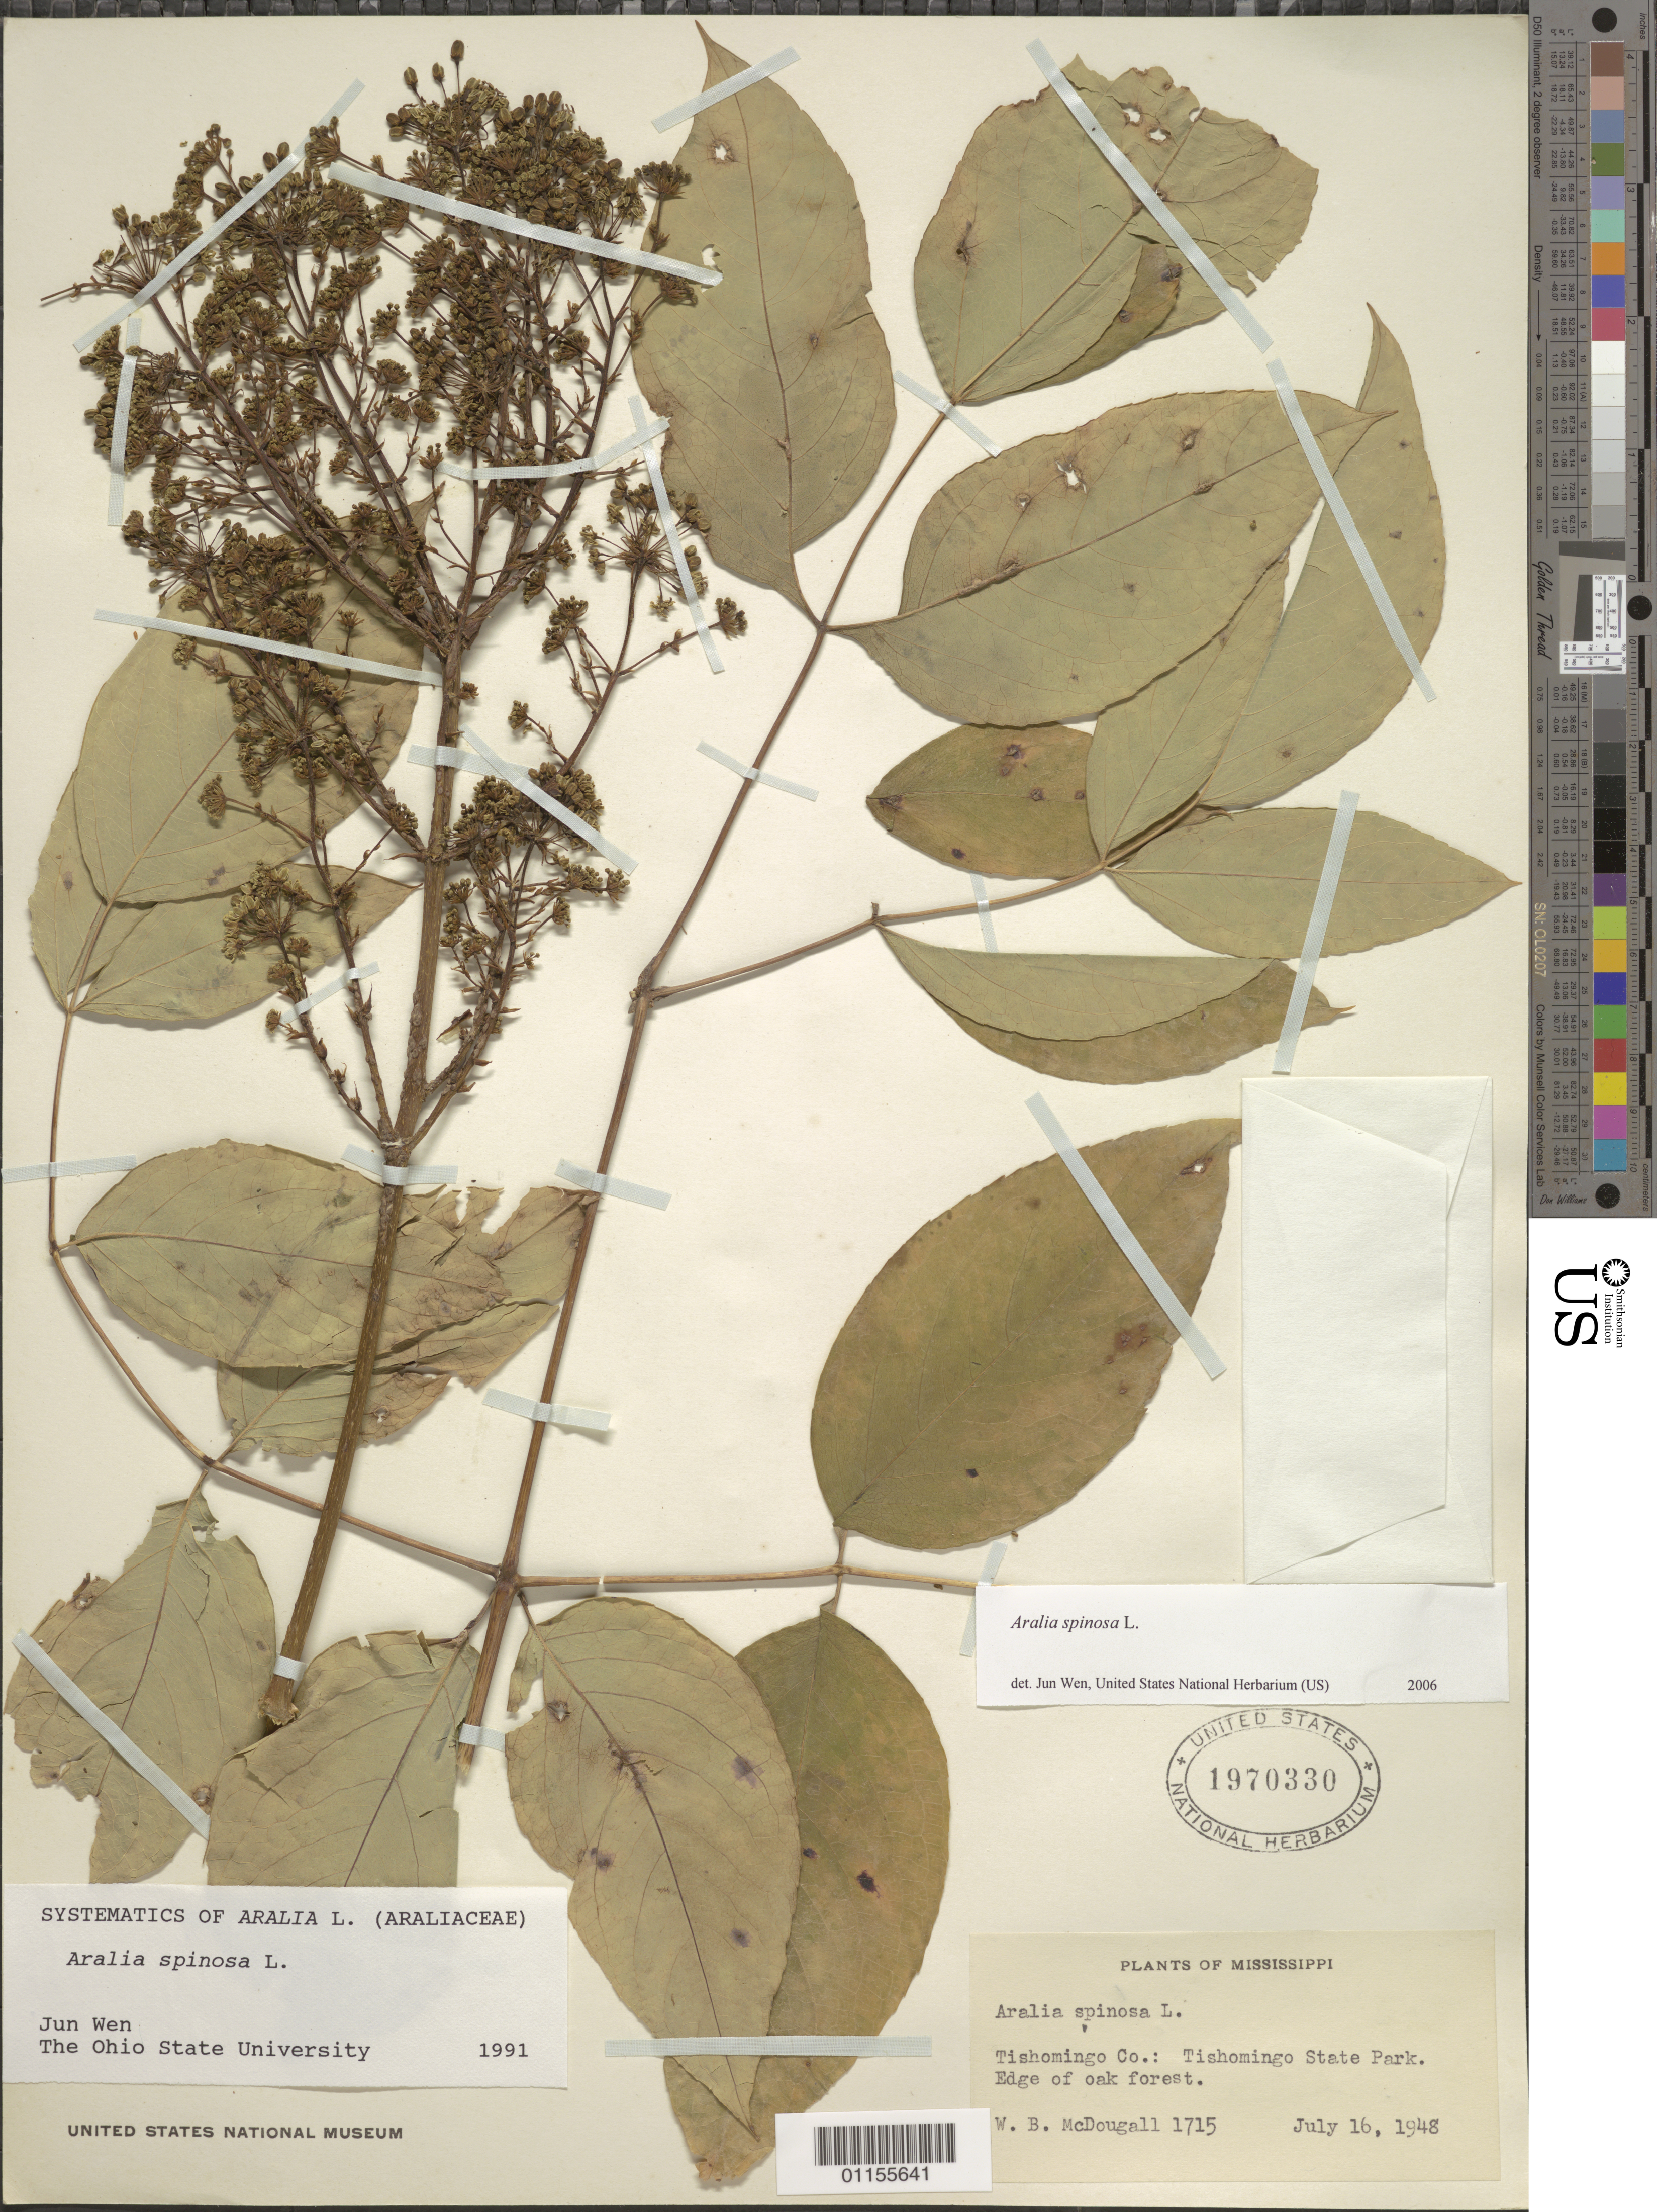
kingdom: Plantae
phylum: Tracheophyta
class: Magnoliopsida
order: Apiales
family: Araliaceae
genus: Aralia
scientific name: Aralia spinosa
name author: L.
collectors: W. McDougall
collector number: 1715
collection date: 1948-07-16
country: United States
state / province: Mississippi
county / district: Tishomingo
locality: Tishomingo State Park.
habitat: Edge of oak forest.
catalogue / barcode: US 1970330